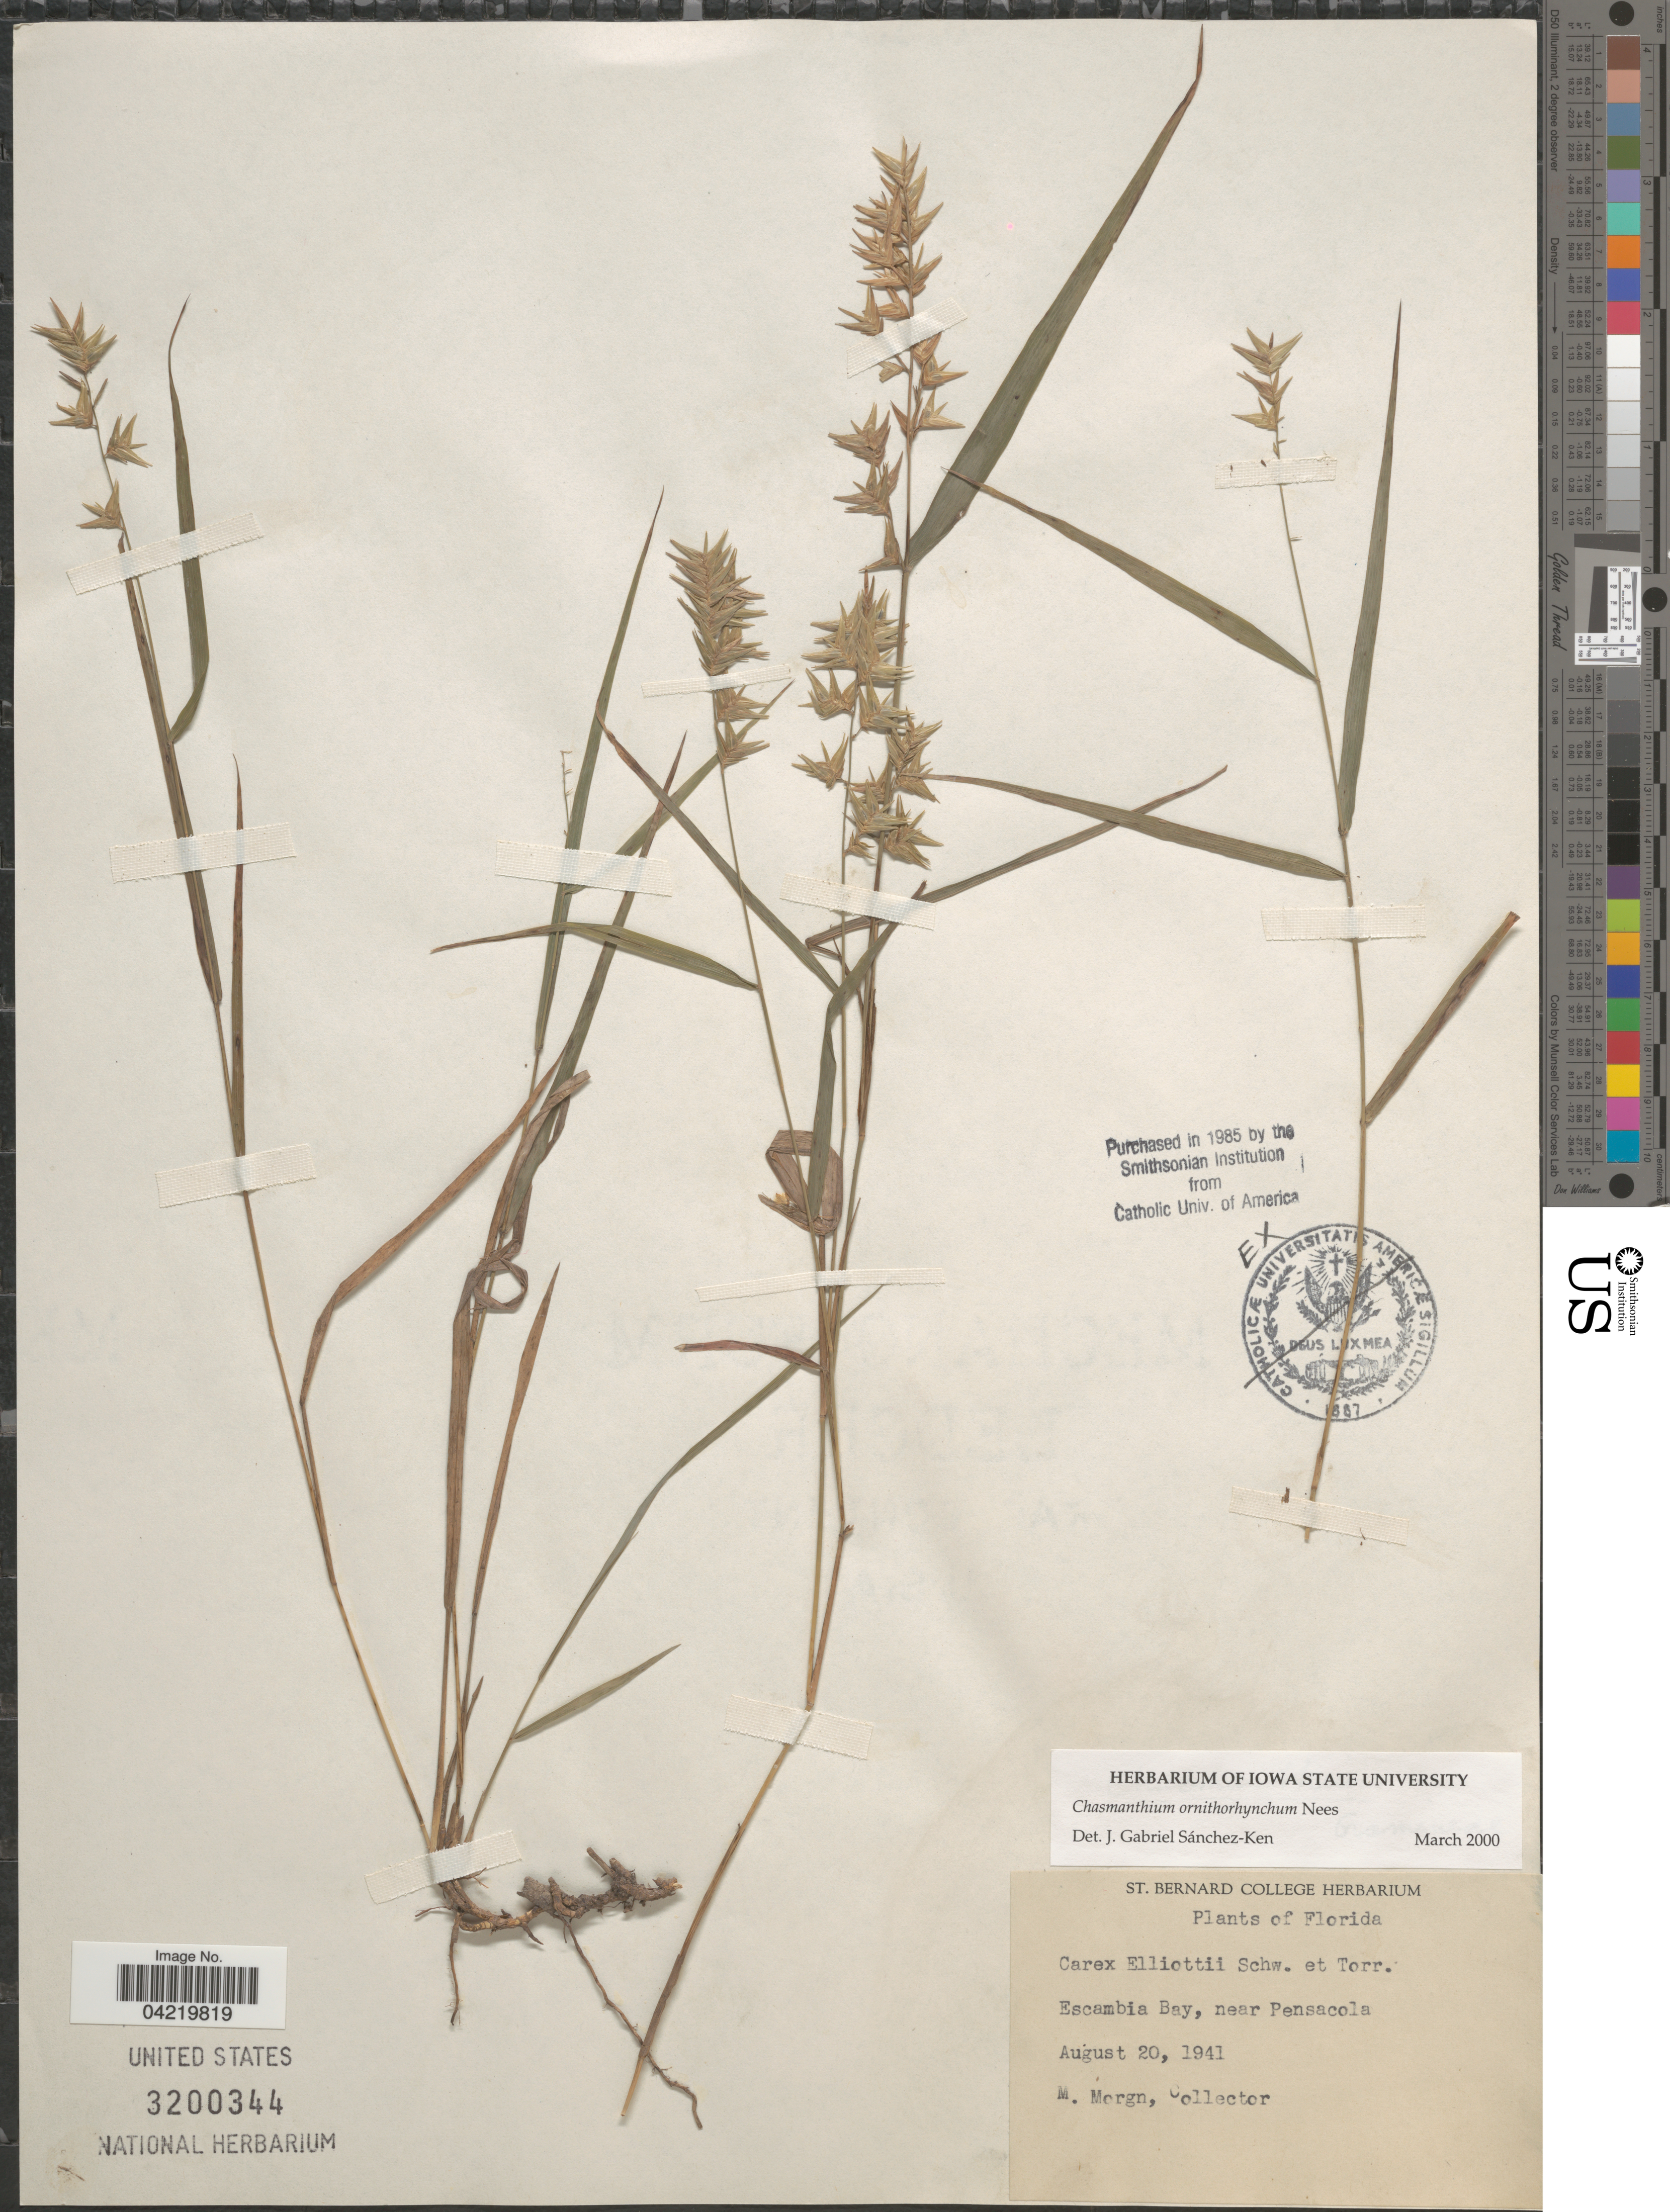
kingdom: Plantae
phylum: Tracheophyta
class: Liliopsida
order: Poales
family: Poaceae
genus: Chasmanthium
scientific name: Chasmanthium ornithorhynchum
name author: Nees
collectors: M. Morgan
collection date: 1941-08-20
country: United States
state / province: Florida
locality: Escambia Bay, near Pensacola.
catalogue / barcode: US 3200344